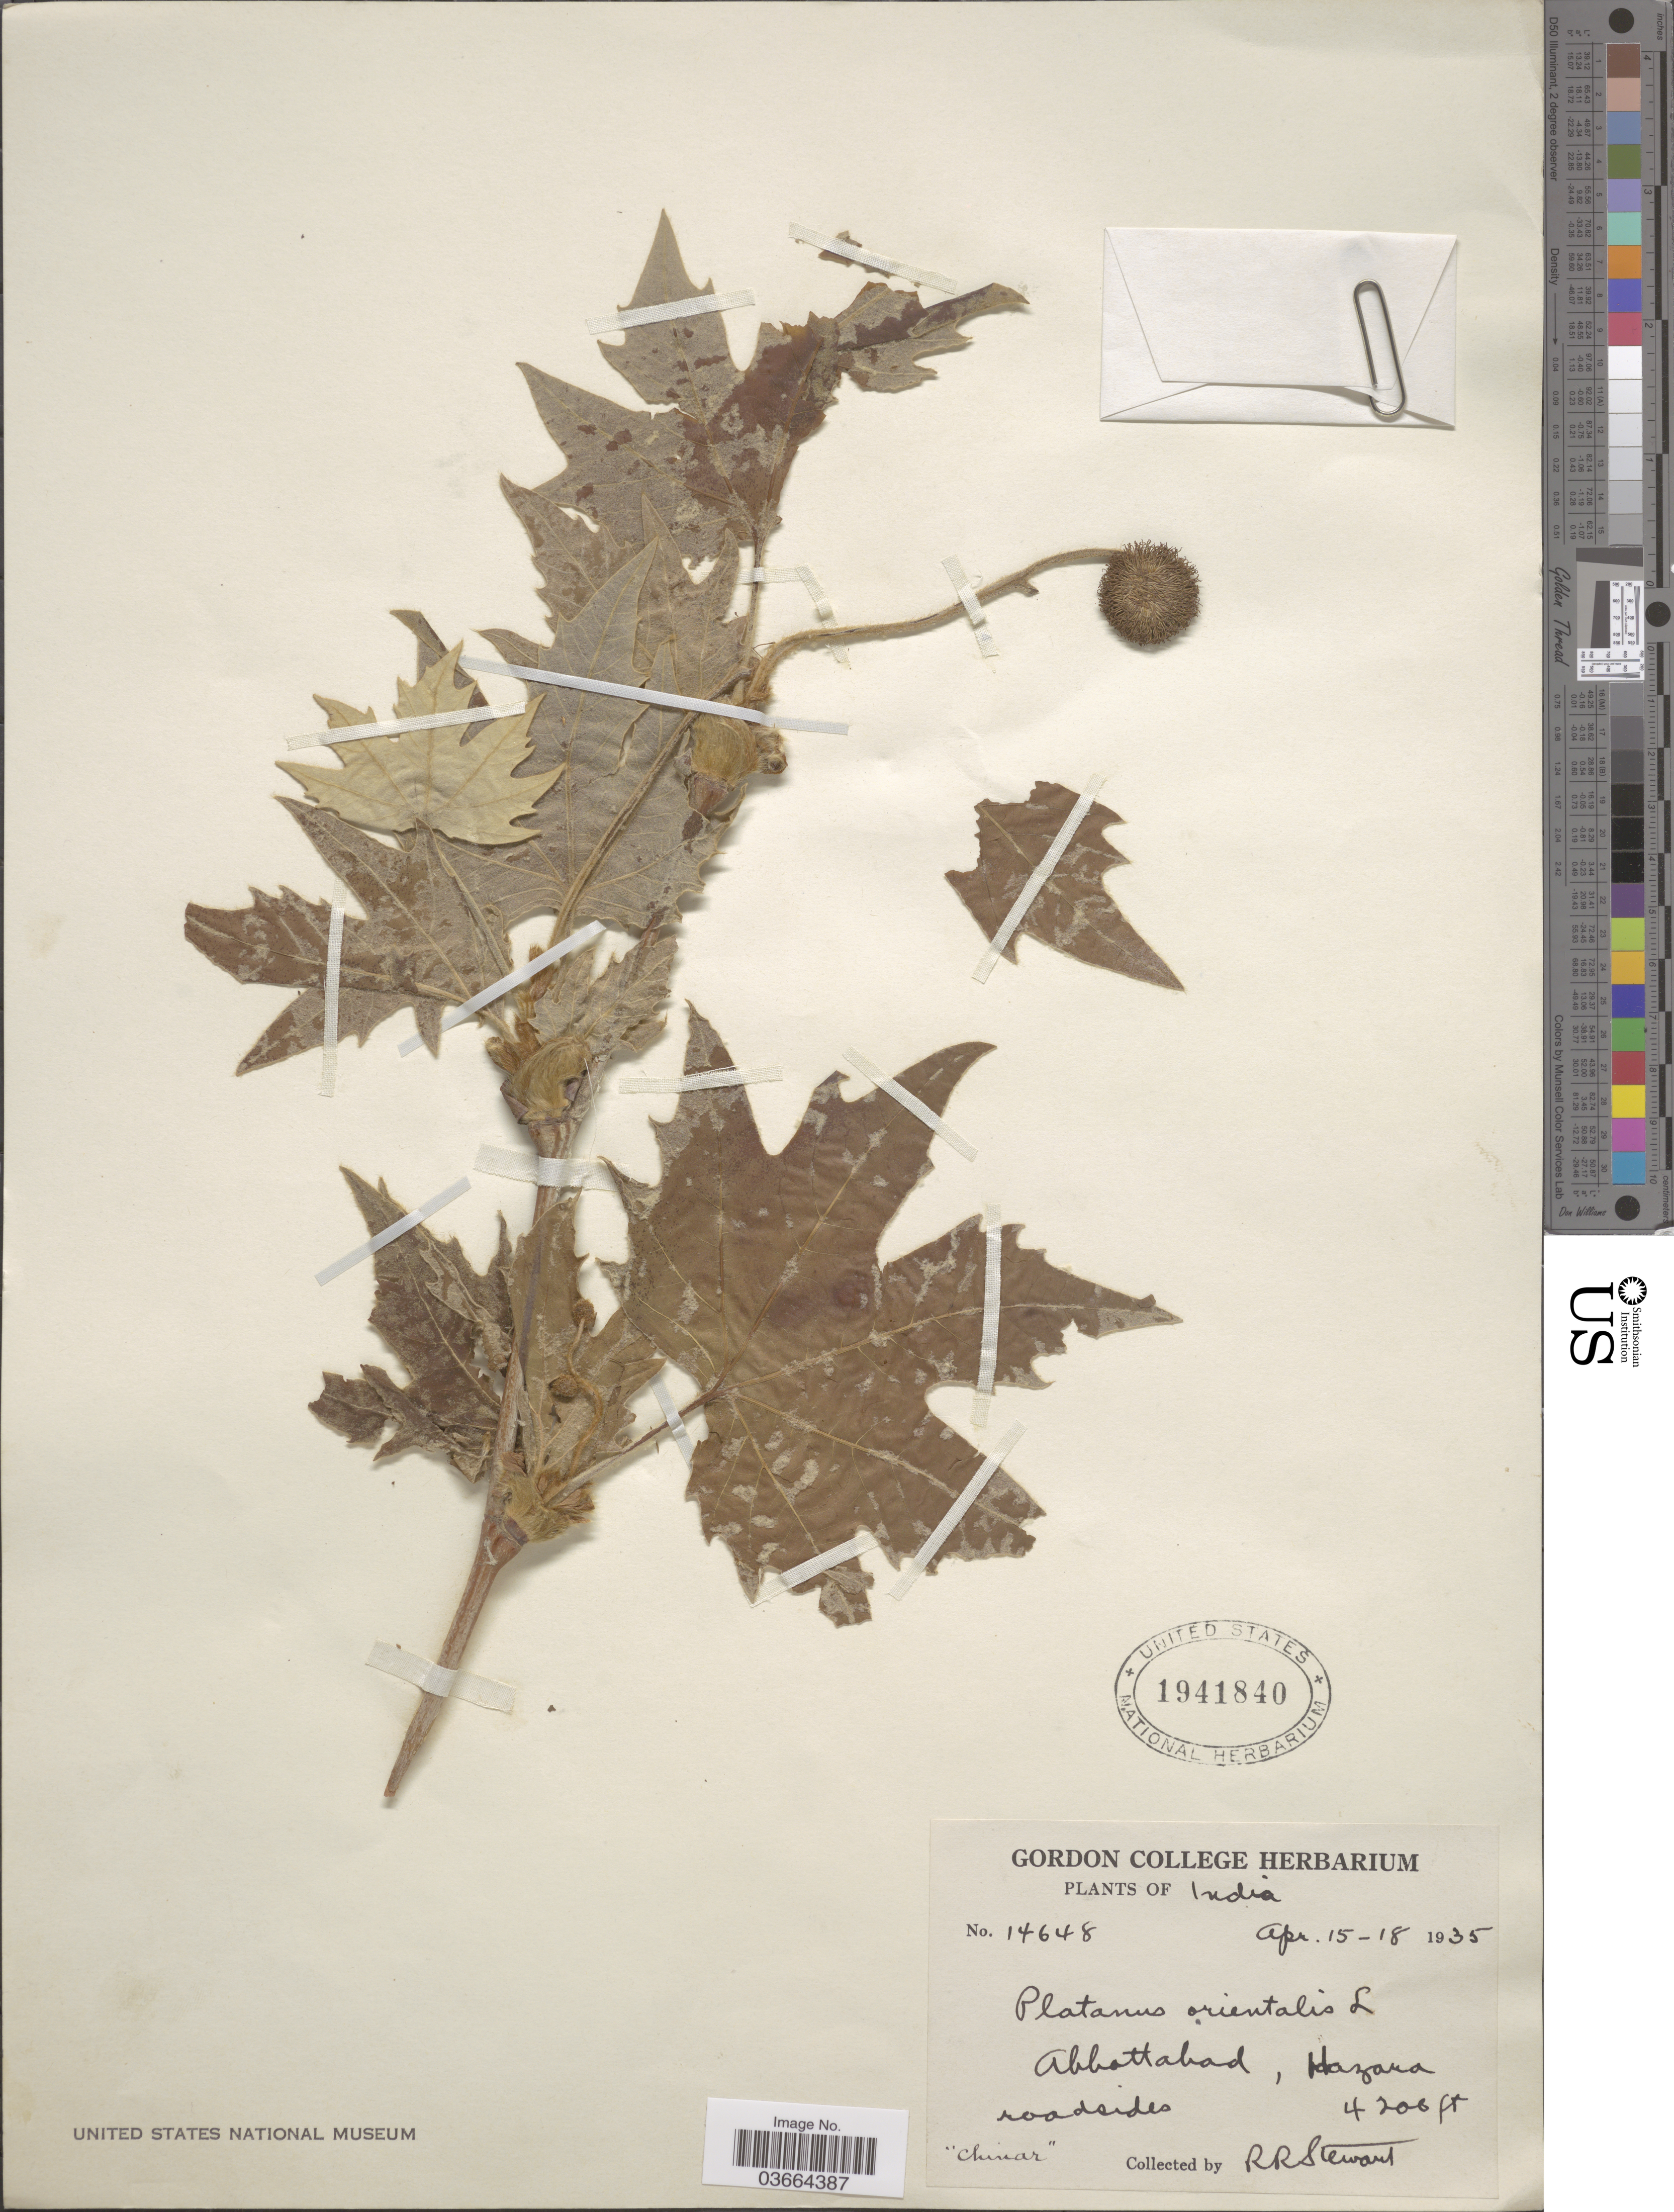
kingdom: Plantae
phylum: Tracheophyta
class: Magnoliopsida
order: Proteales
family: Platanaceae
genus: Platanus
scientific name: Platanus orientalis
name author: L.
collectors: R. Stewart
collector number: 14648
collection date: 1935-04-15/1935-04-18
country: Pakistan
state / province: Khyber Pakhtunkhwa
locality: Abbottabad, Hazara roadsides.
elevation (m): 1280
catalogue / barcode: US 1941840